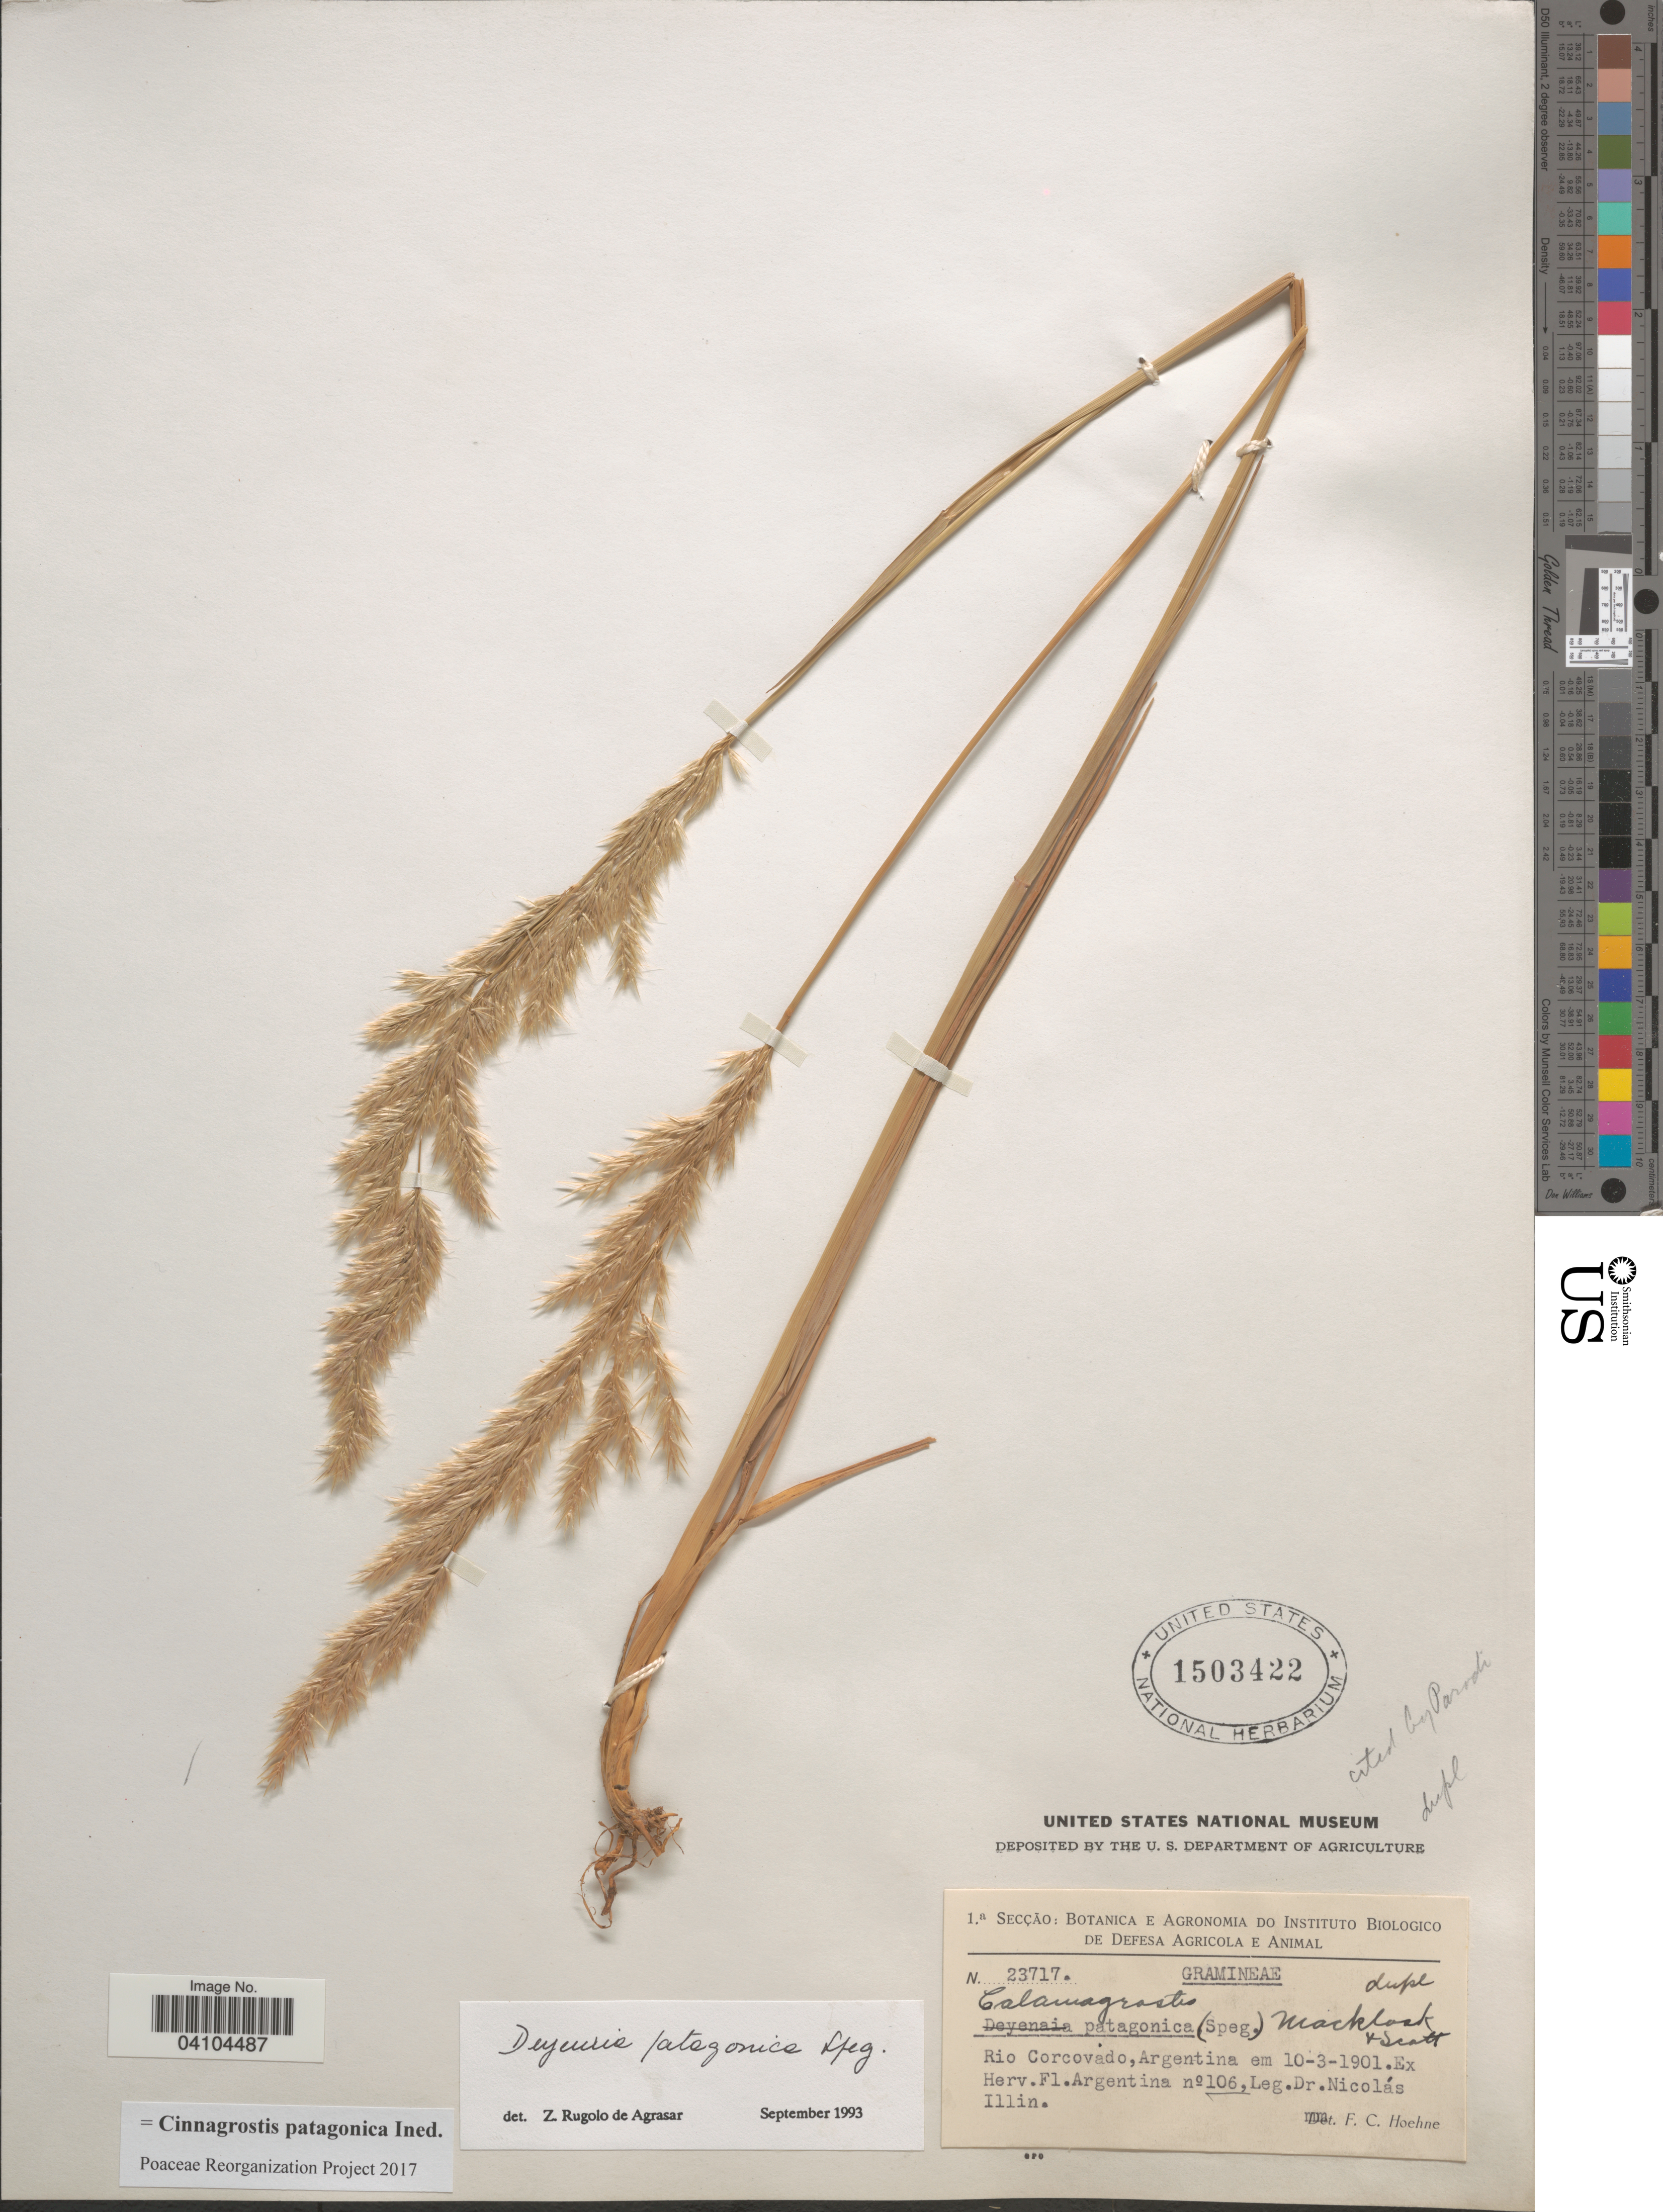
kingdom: Plantae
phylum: Tracheophyta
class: Liliopsida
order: Poales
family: Poaceae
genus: Cinnagrostis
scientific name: Cinnagrostis patagonica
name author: (Speg.) P.M. Peterson et al.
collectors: N. Illin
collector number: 106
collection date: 1901-03-10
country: Argentina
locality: Rio Corcovado.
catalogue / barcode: US 1503422